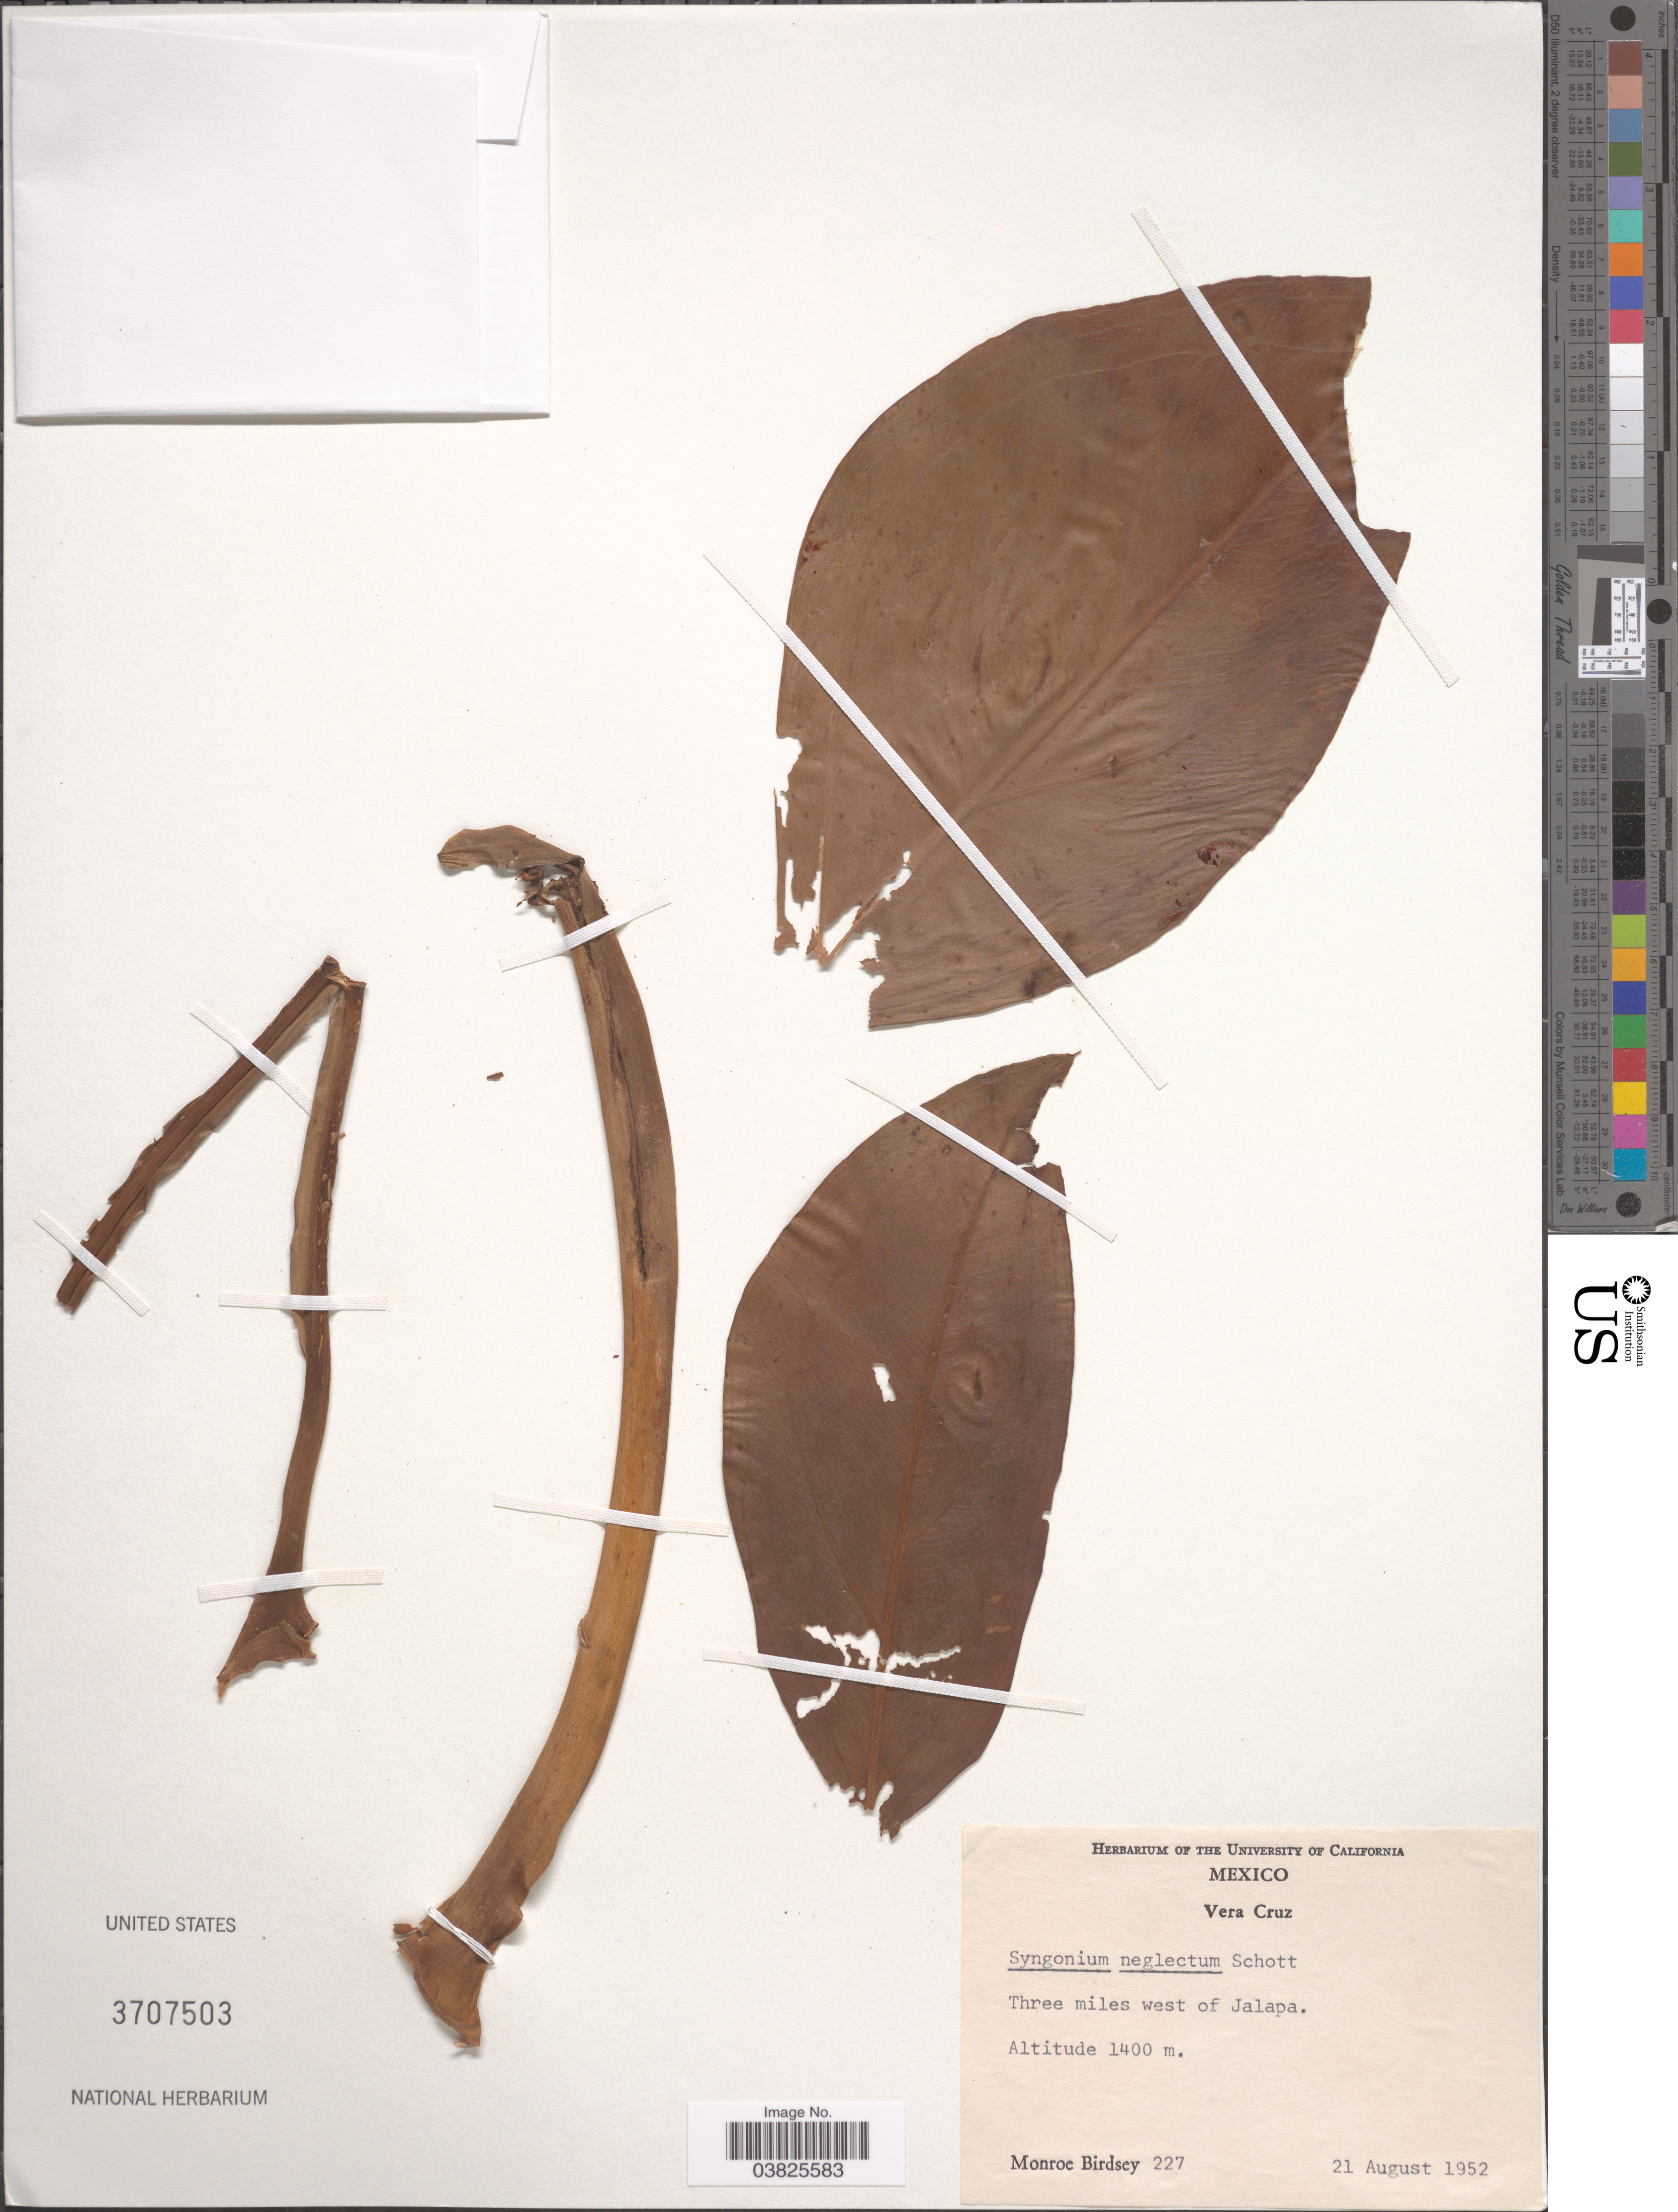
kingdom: Plantae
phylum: Tracheophyta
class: Liliopsida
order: Alismatales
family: Araceae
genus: Syngonium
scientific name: Syngonium neglectum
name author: Schott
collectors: M. Birdsey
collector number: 227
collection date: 1952-08-21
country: Mexico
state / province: Veracruz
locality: Vera Cruz. Three miles west of Jalapa.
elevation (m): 1400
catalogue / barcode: US 3707503